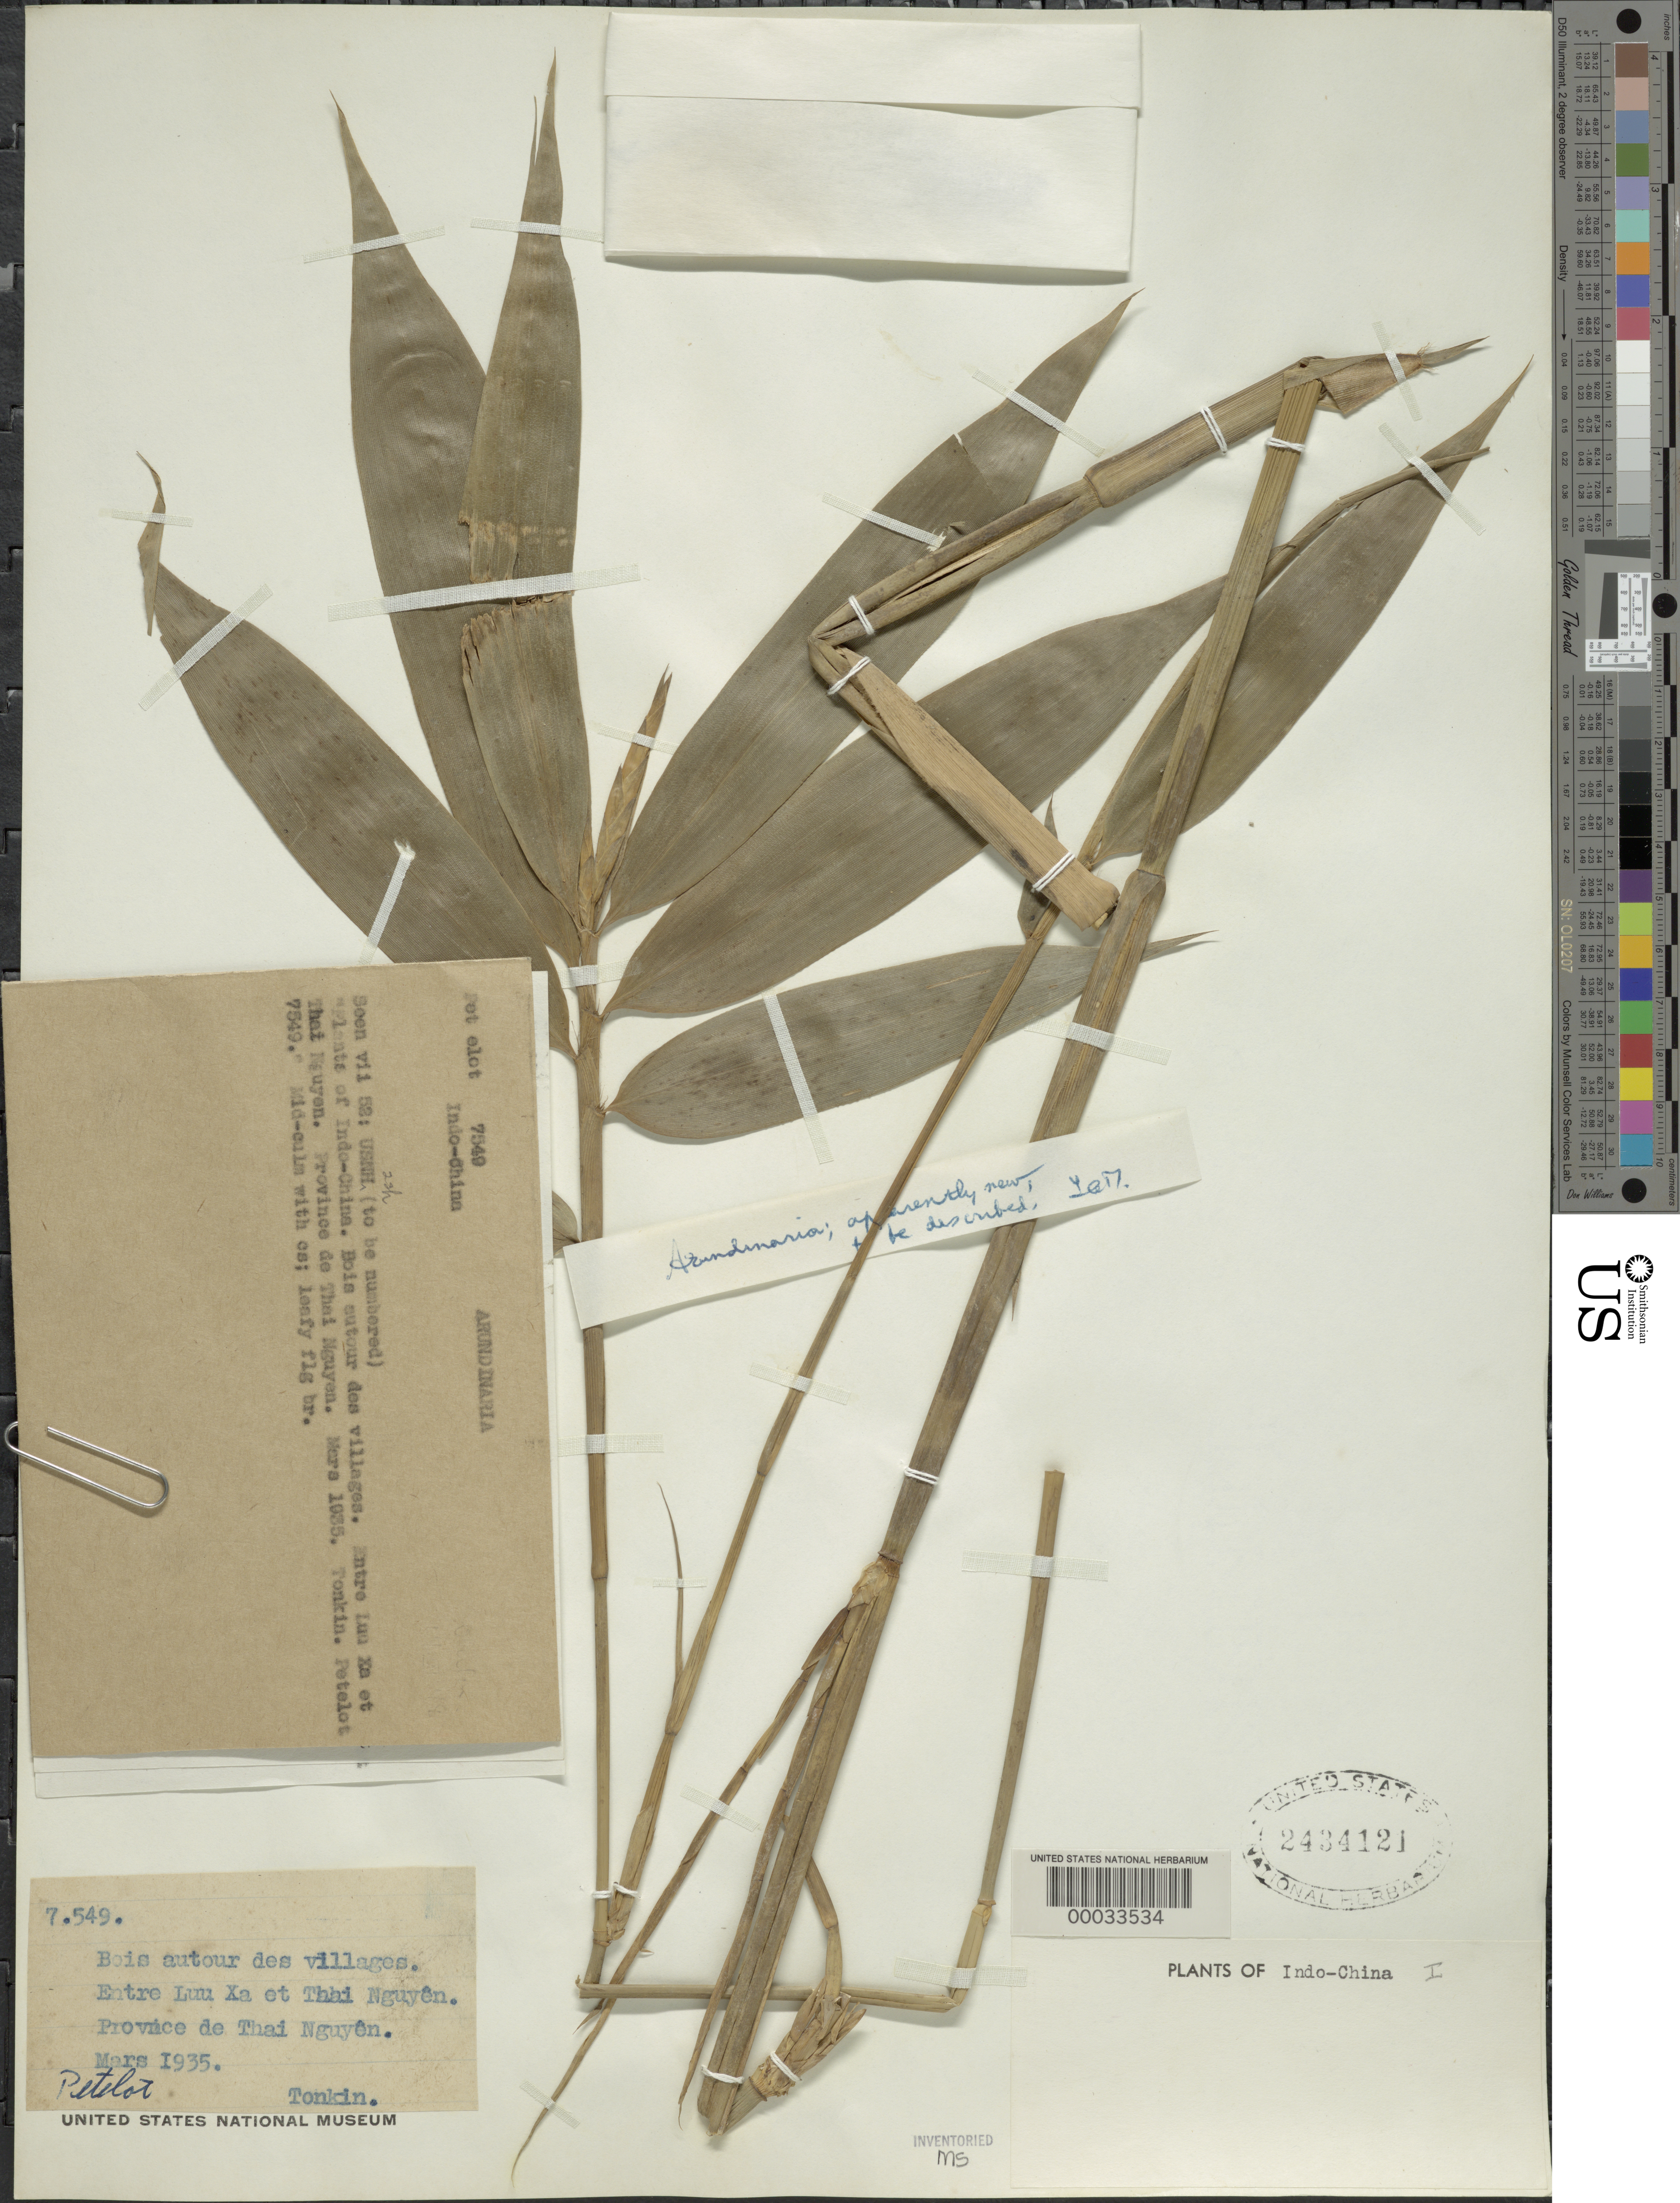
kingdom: Plantae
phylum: Tracheophyta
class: Liliopsida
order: Poales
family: Poaceae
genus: Bambusa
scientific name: Bambusa sp.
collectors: P. A. Pételot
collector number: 7549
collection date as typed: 1935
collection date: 1935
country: Vietnam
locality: Thai nguyer, tonkin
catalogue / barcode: US 2434121